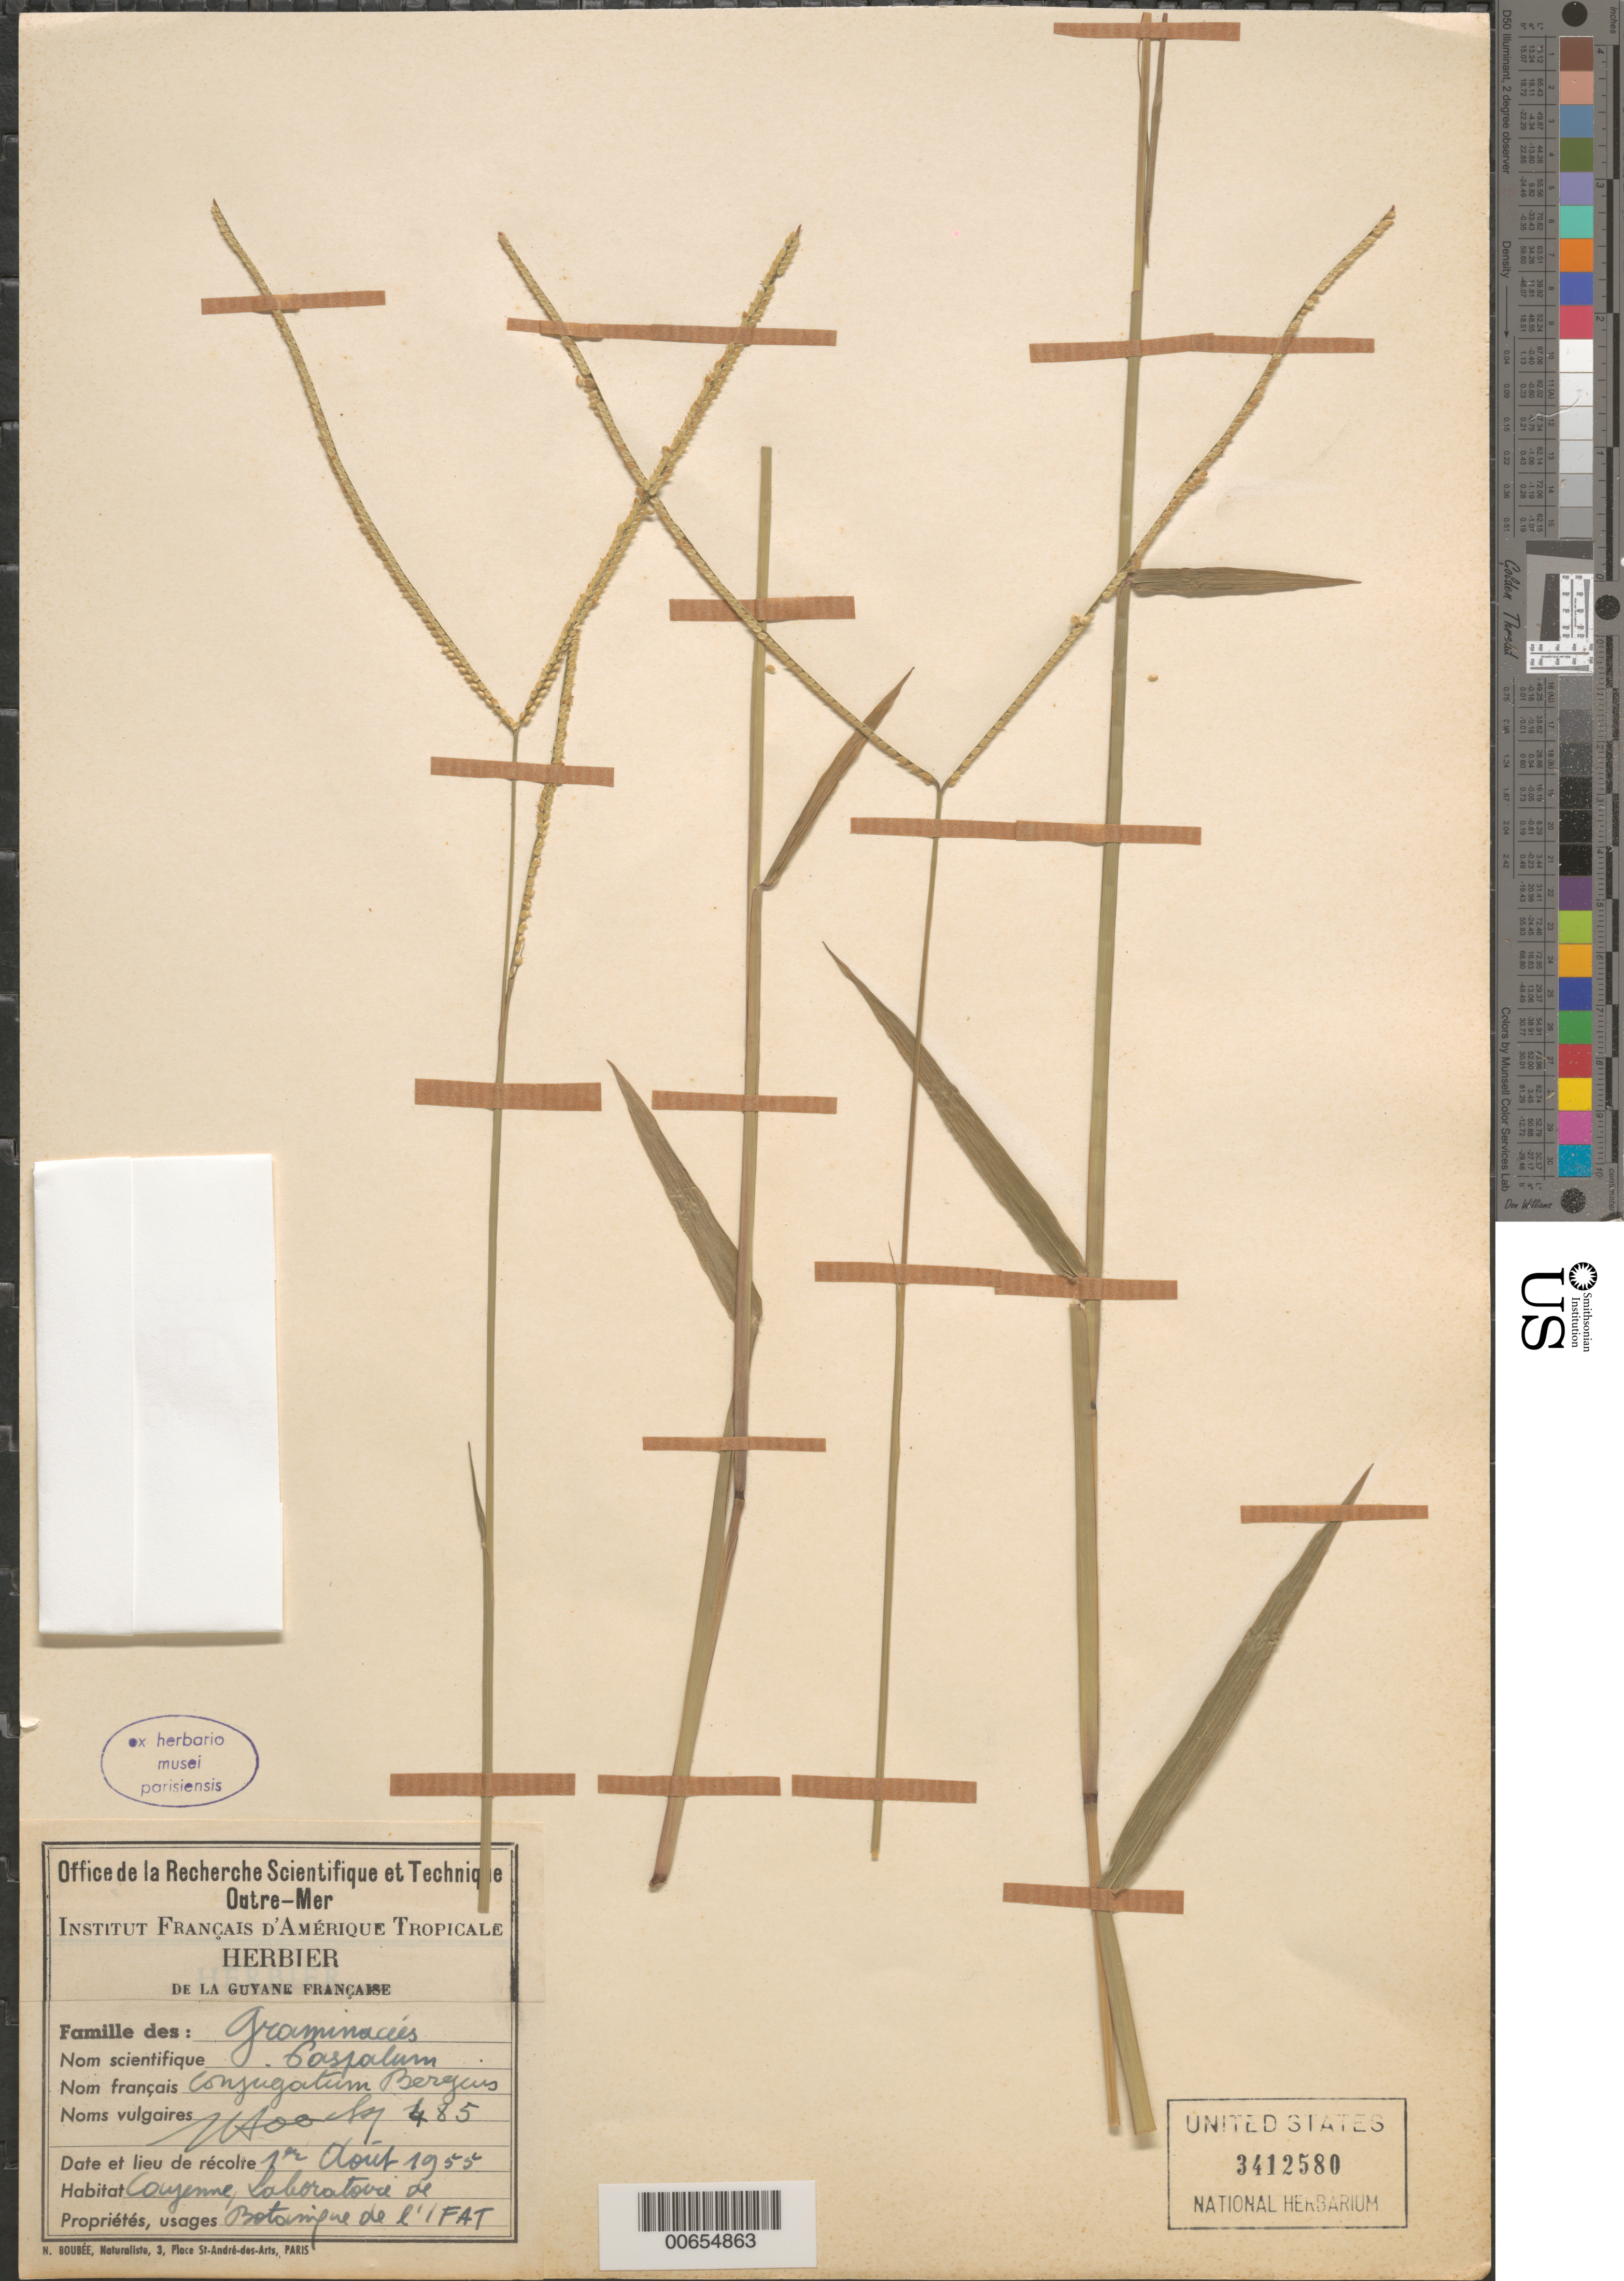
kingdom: Plantae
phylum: Tracheophyta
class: Liliopsida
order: Poales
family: Poaceae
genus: Paspalum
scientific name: Paspalum conjugatum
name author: P.J. Bergius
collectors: J. Hoock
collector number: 485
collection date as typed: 1-Aug-55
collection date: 1955-08-01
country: French Guiana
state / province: Cayenne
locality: Cayenne, Laboratoire de Botanique de l'IFAT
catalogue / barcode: US 3412580